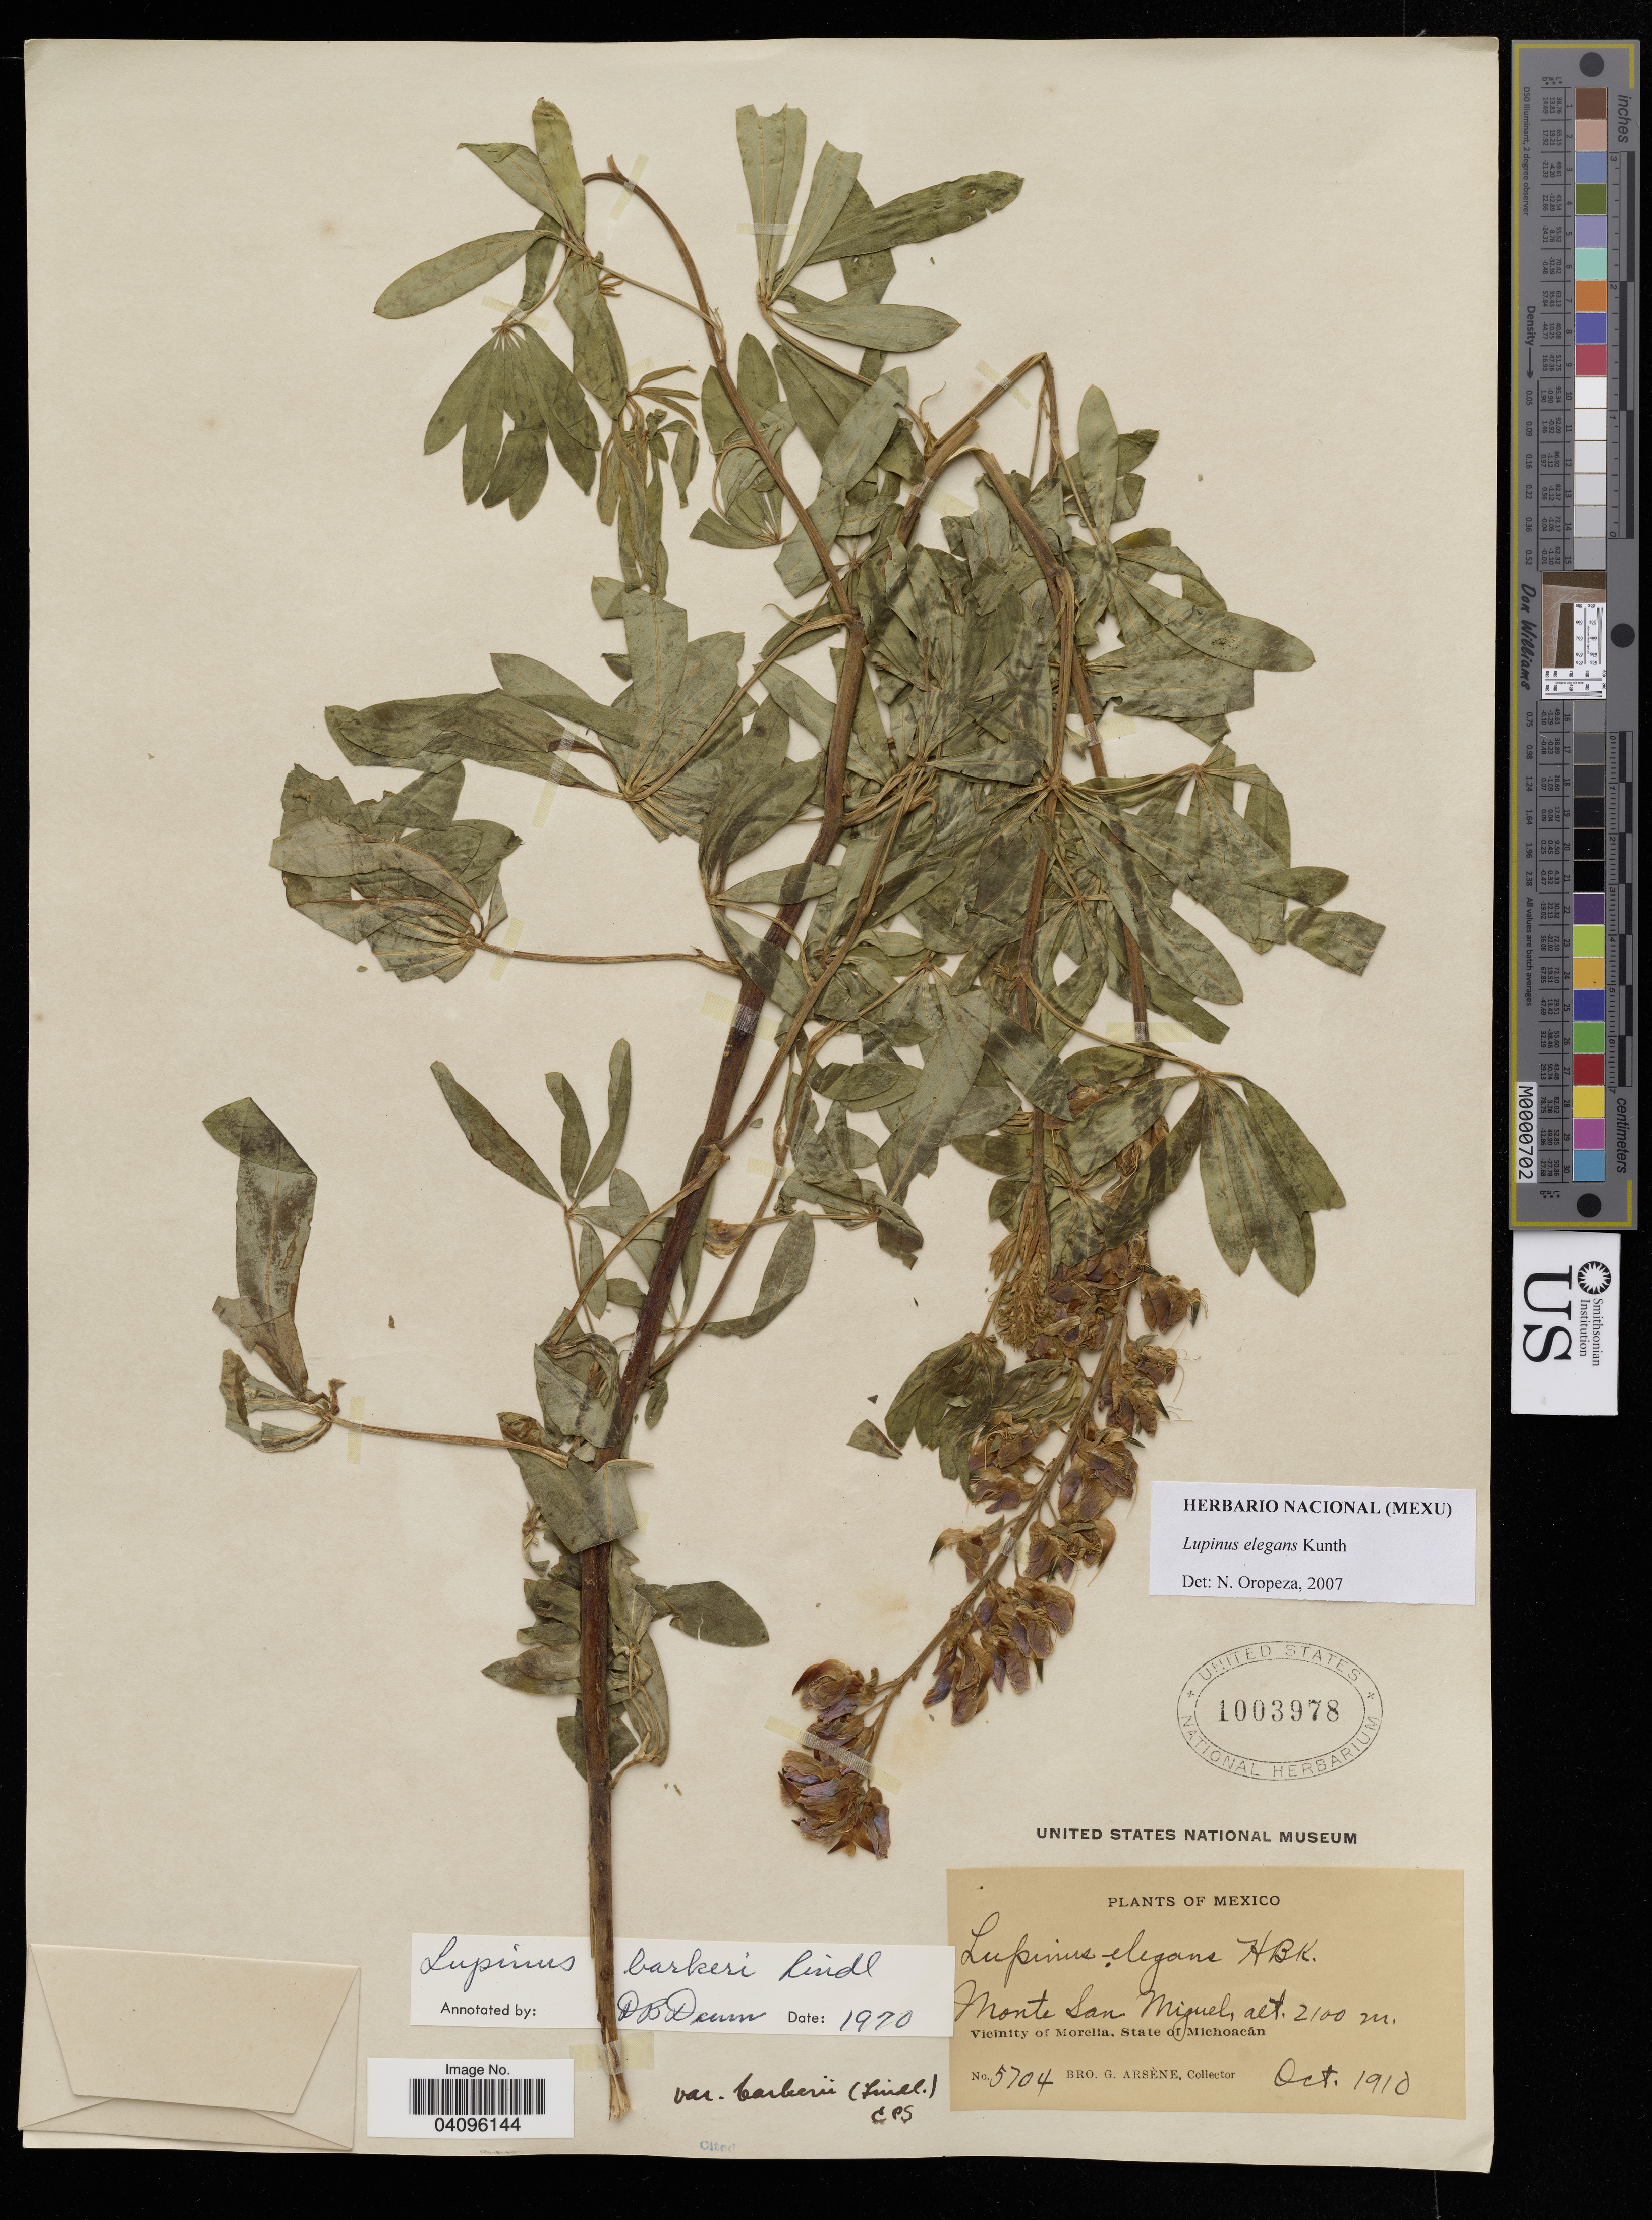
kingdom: Plantae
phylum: Tracheophyta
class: Magnoliopsida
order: Fabales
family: Fabaceae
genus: Lupinus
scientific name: Lupinus elegans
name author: Kunth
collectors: Bro. G. Arsène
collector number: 5704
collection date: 1910-10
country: Mexico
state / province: Michoacán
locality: Vicinity of Morelia.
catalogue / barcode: US 1003978